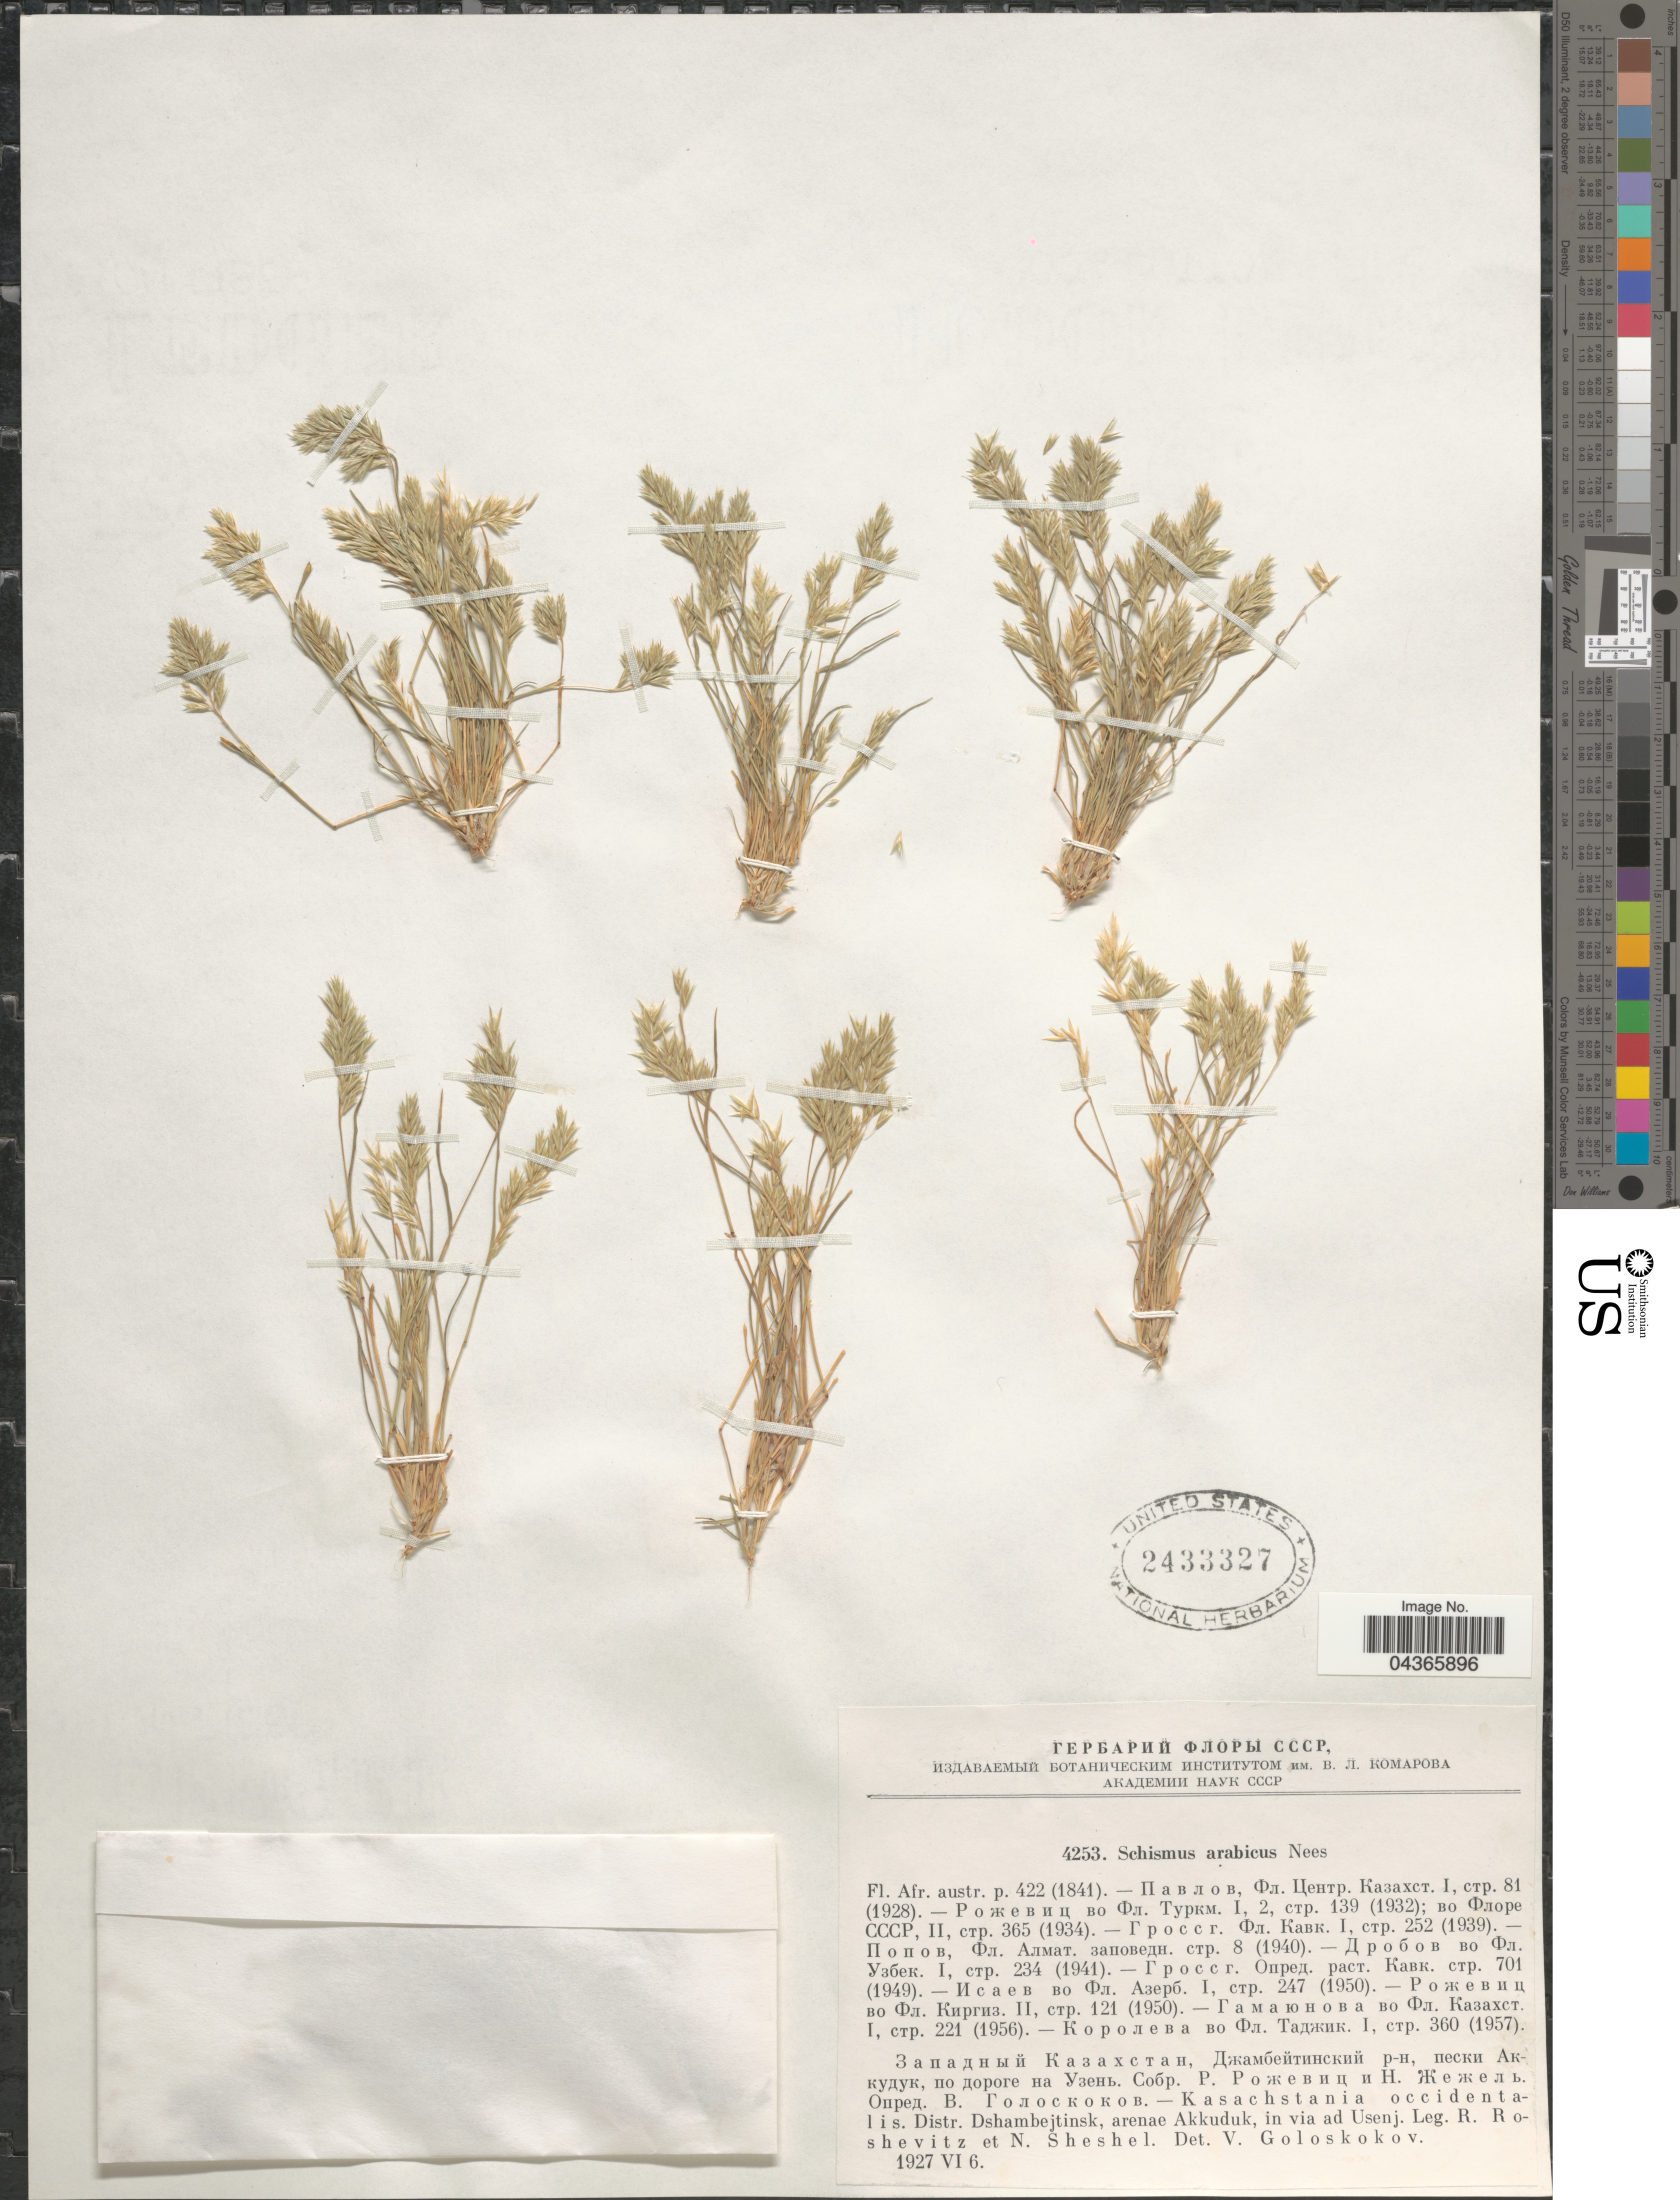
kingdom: Plantae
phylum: Tracheophyta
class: Liliopsida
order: Poales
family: Poaceae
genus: Schismus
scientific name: Schismus arabicus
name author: Nees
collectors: R. J. Roshevitz & N. Sheshel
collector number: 4253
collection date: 1927-06-06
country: Kazakhstan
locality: Kasachstania occidentalis. Distr. Dshambejtinsk, arenae Akkuduk, in via ad Usenj.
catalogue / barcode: US 2433327